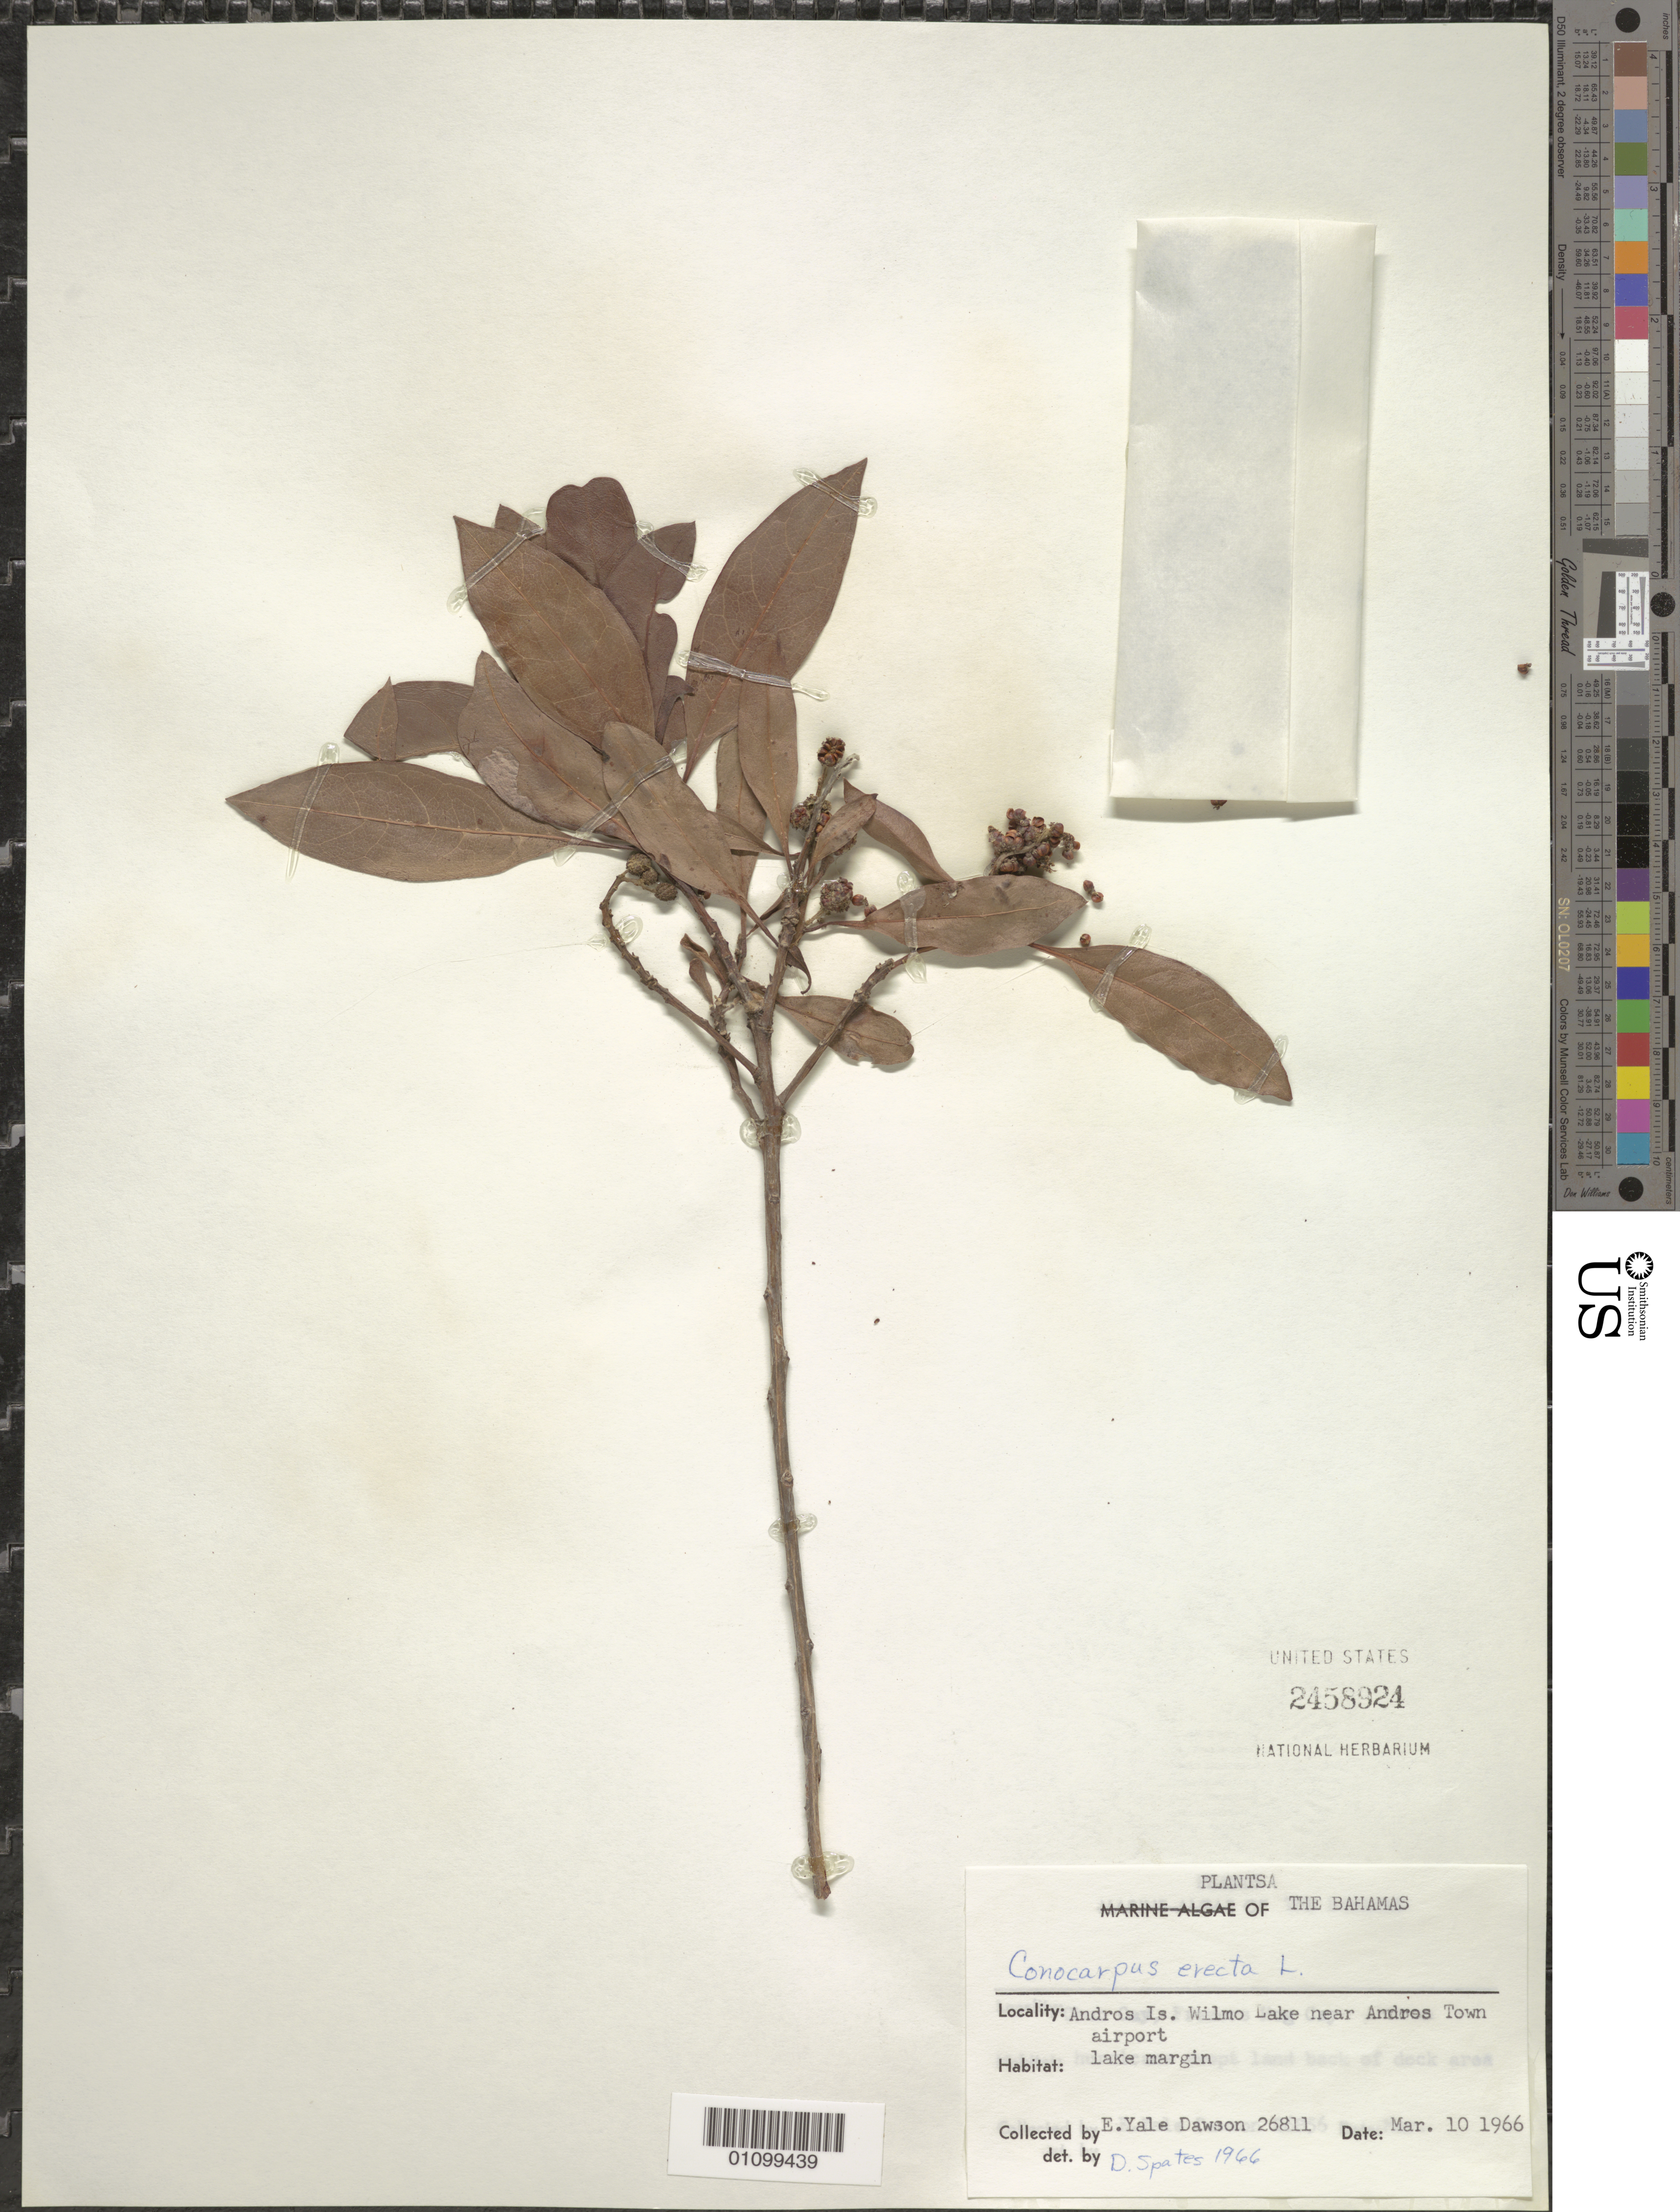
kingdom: Plantae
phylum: Tracheophyta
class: Magnoliopsida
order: Myrtales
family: Combretaceae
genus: Conocarpus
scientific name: Conocarpus erectus var. erectus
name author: L.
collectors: E. Y. Dawson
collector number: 26811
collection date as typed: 10 Mar 1966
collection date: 1966-03-10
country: Bahamas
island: Andros I.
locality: Wilmo lake near Andros Town airport. Lake margin.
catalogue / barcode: US 2458924